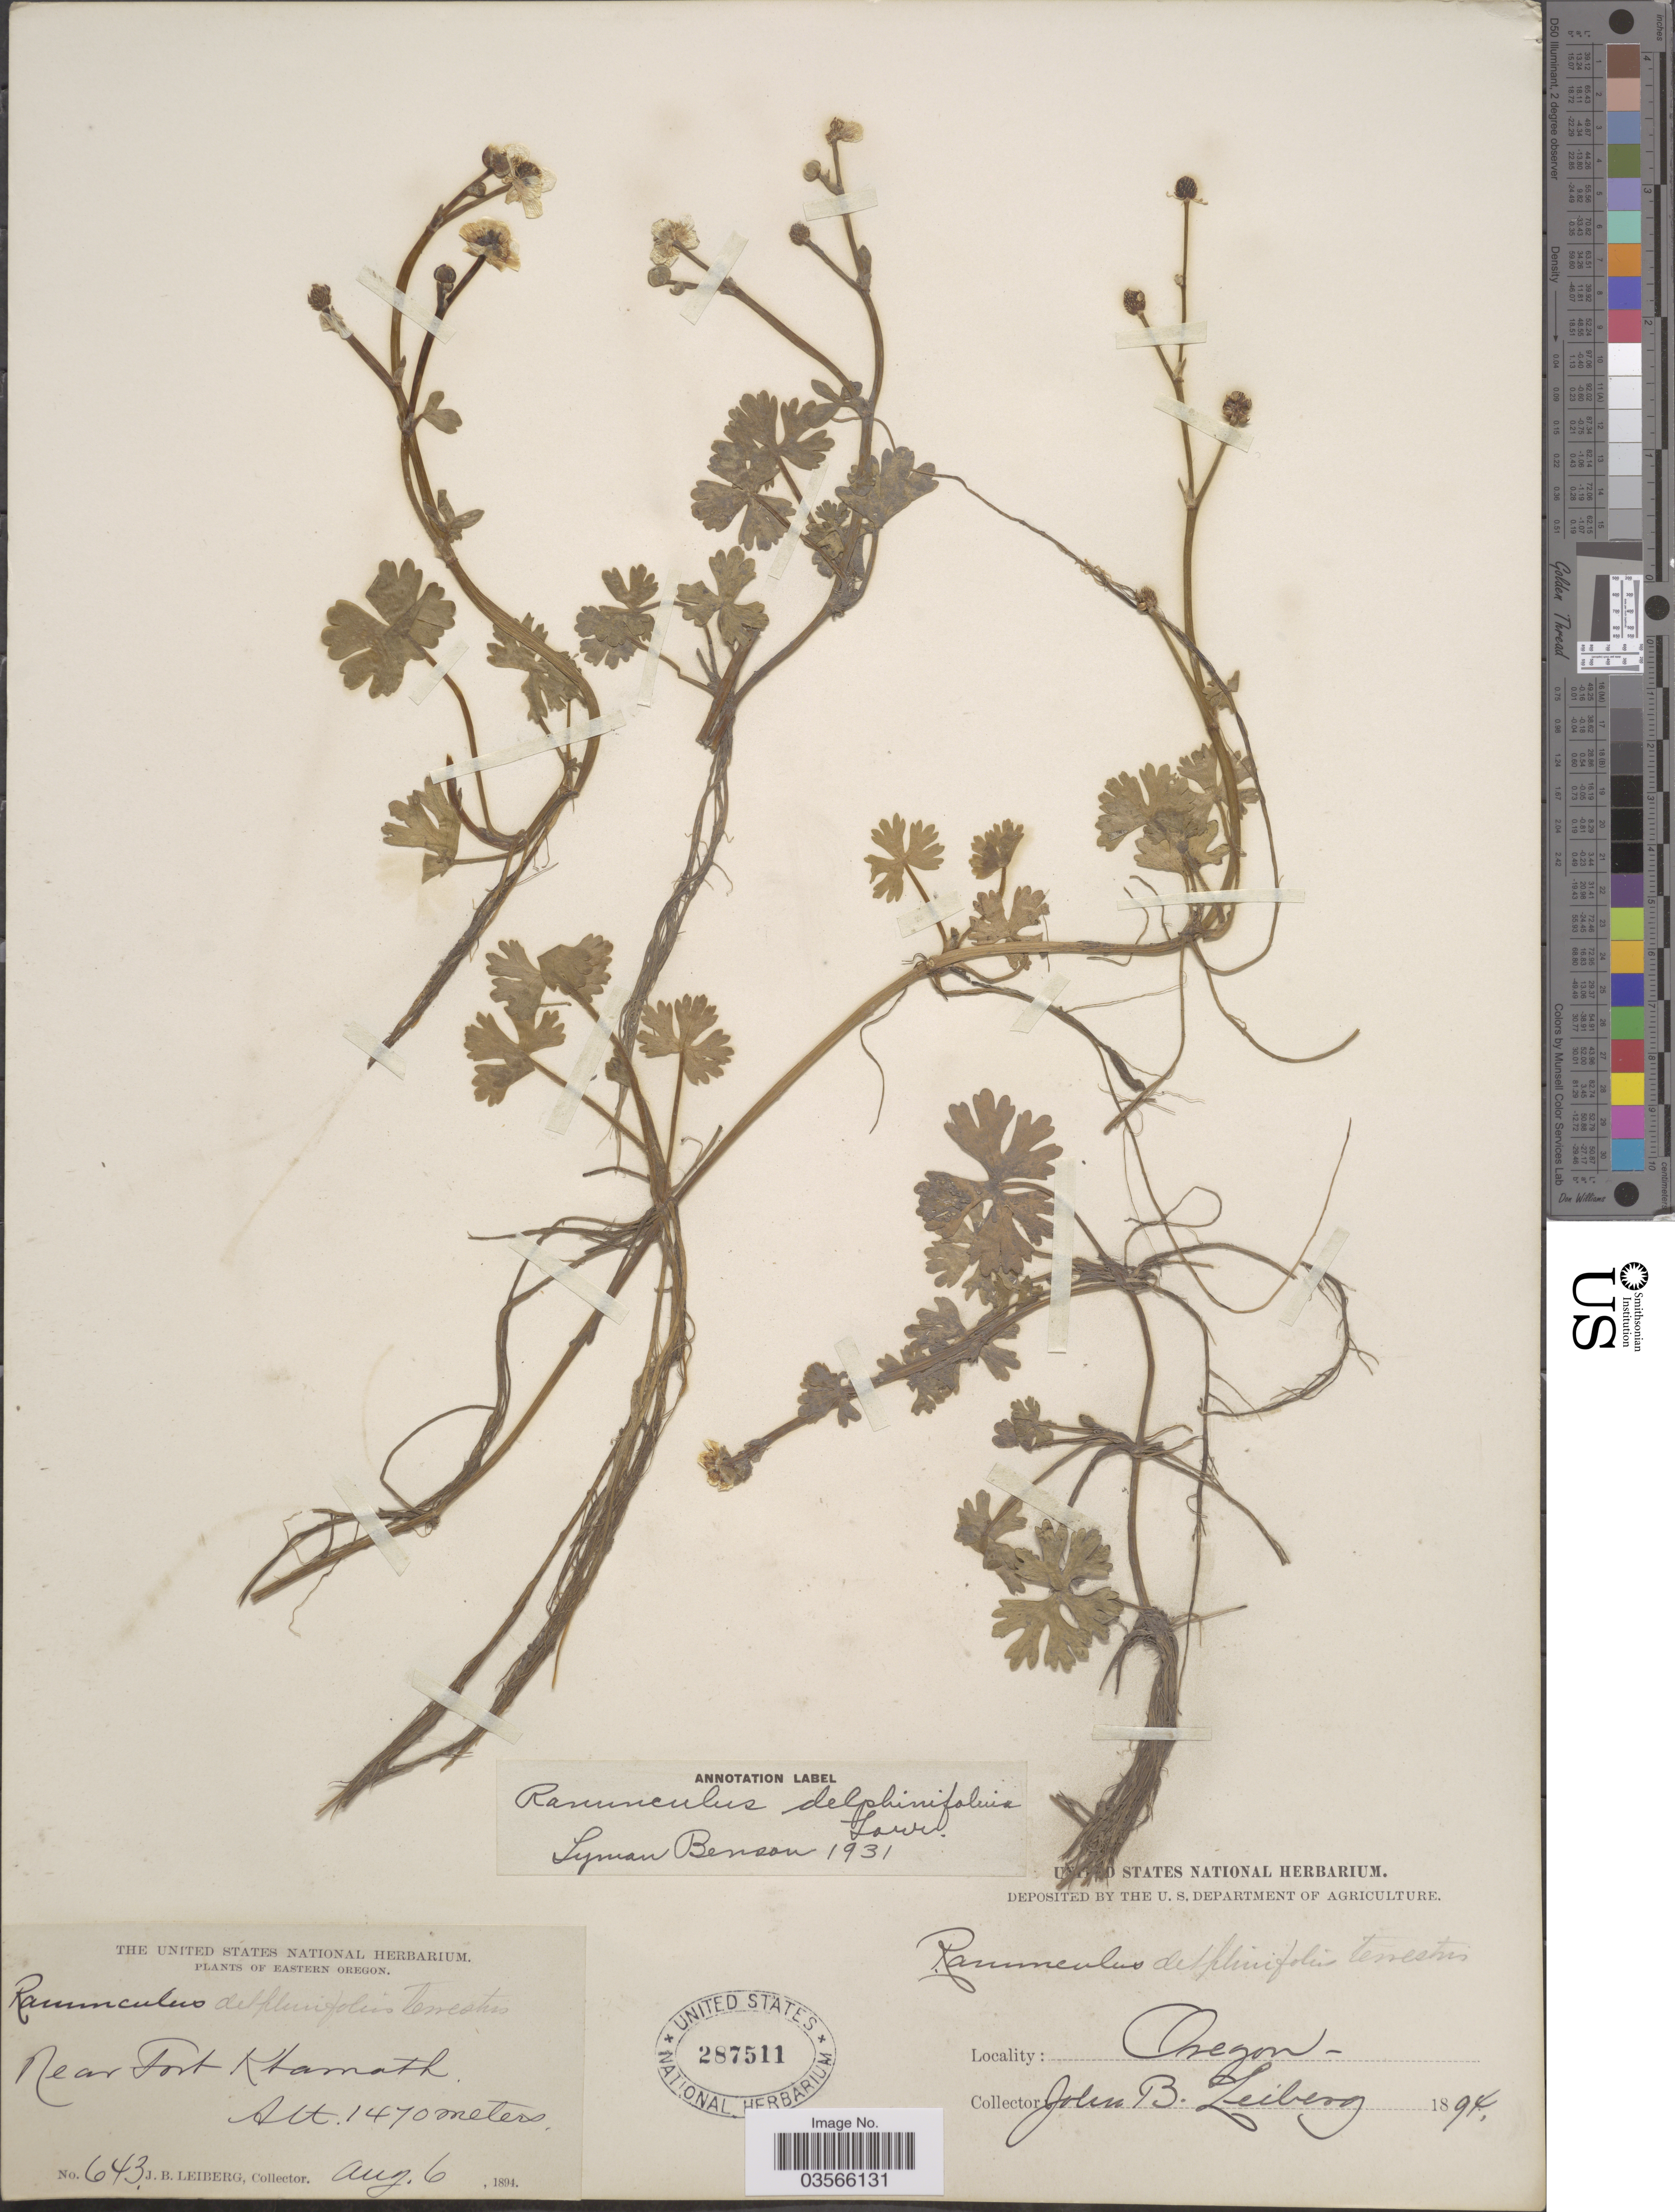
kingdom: Plantae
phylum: Tracheophyta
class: Magnoliopsida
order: Ranunculales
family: Ranunculaceae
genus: Ranunculus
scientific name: Ranunculus flabellaris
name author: Raf.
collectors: J. B. Leiberg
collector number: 643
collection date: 1894-08-06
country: United States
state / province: Oregon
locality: Eastern Oregon. Near Fort Klamath.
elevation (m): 1470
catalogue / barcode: US 287511